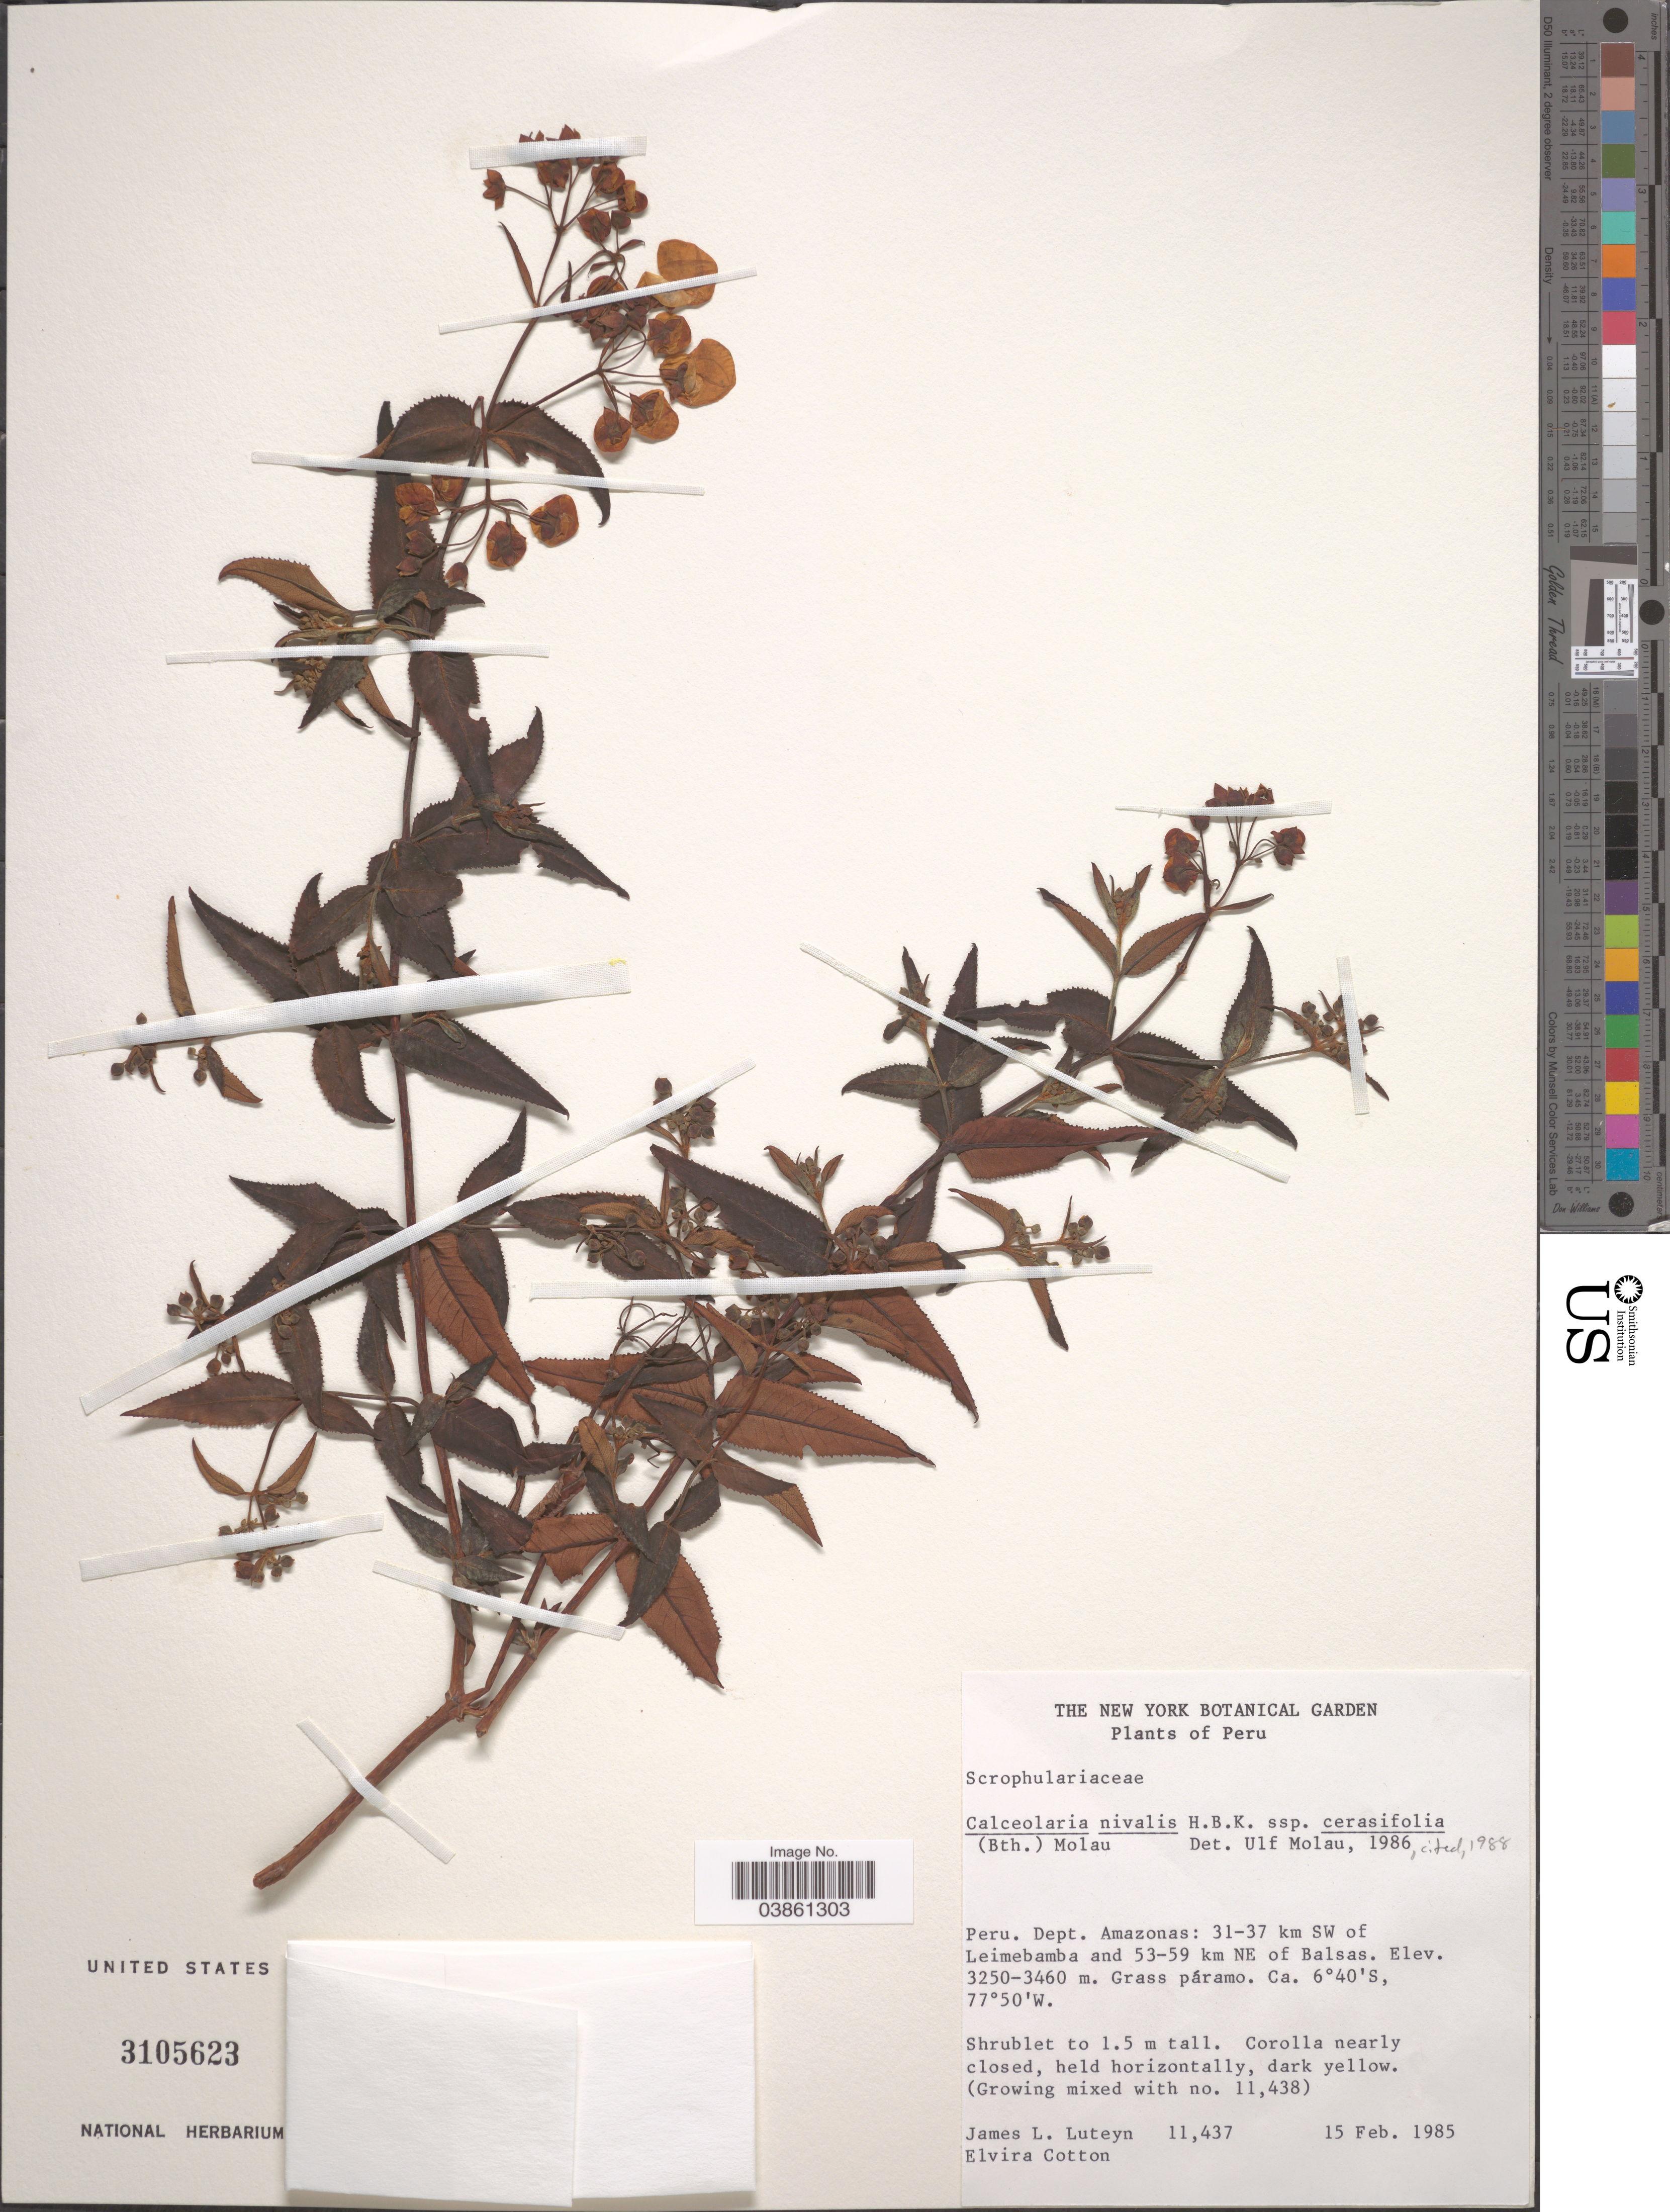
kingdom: Plantae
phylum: Tracheophyta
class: Magnoliopsida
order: Lamiales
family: Calceolariaceae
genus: Calceolaria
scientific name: Calceolaria nivalis subsp. cerasifolia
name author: (Benth.) Molau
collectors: J. L. Luteyn & E. Cotton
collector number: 11437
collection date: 1985-02-15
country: Peru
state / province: Amazonas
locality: Dept. Amazonas: 31-37 km SW of Leimebamba and 53-59 km NE of Balsas.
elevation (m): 3250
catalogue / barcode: US 3105623